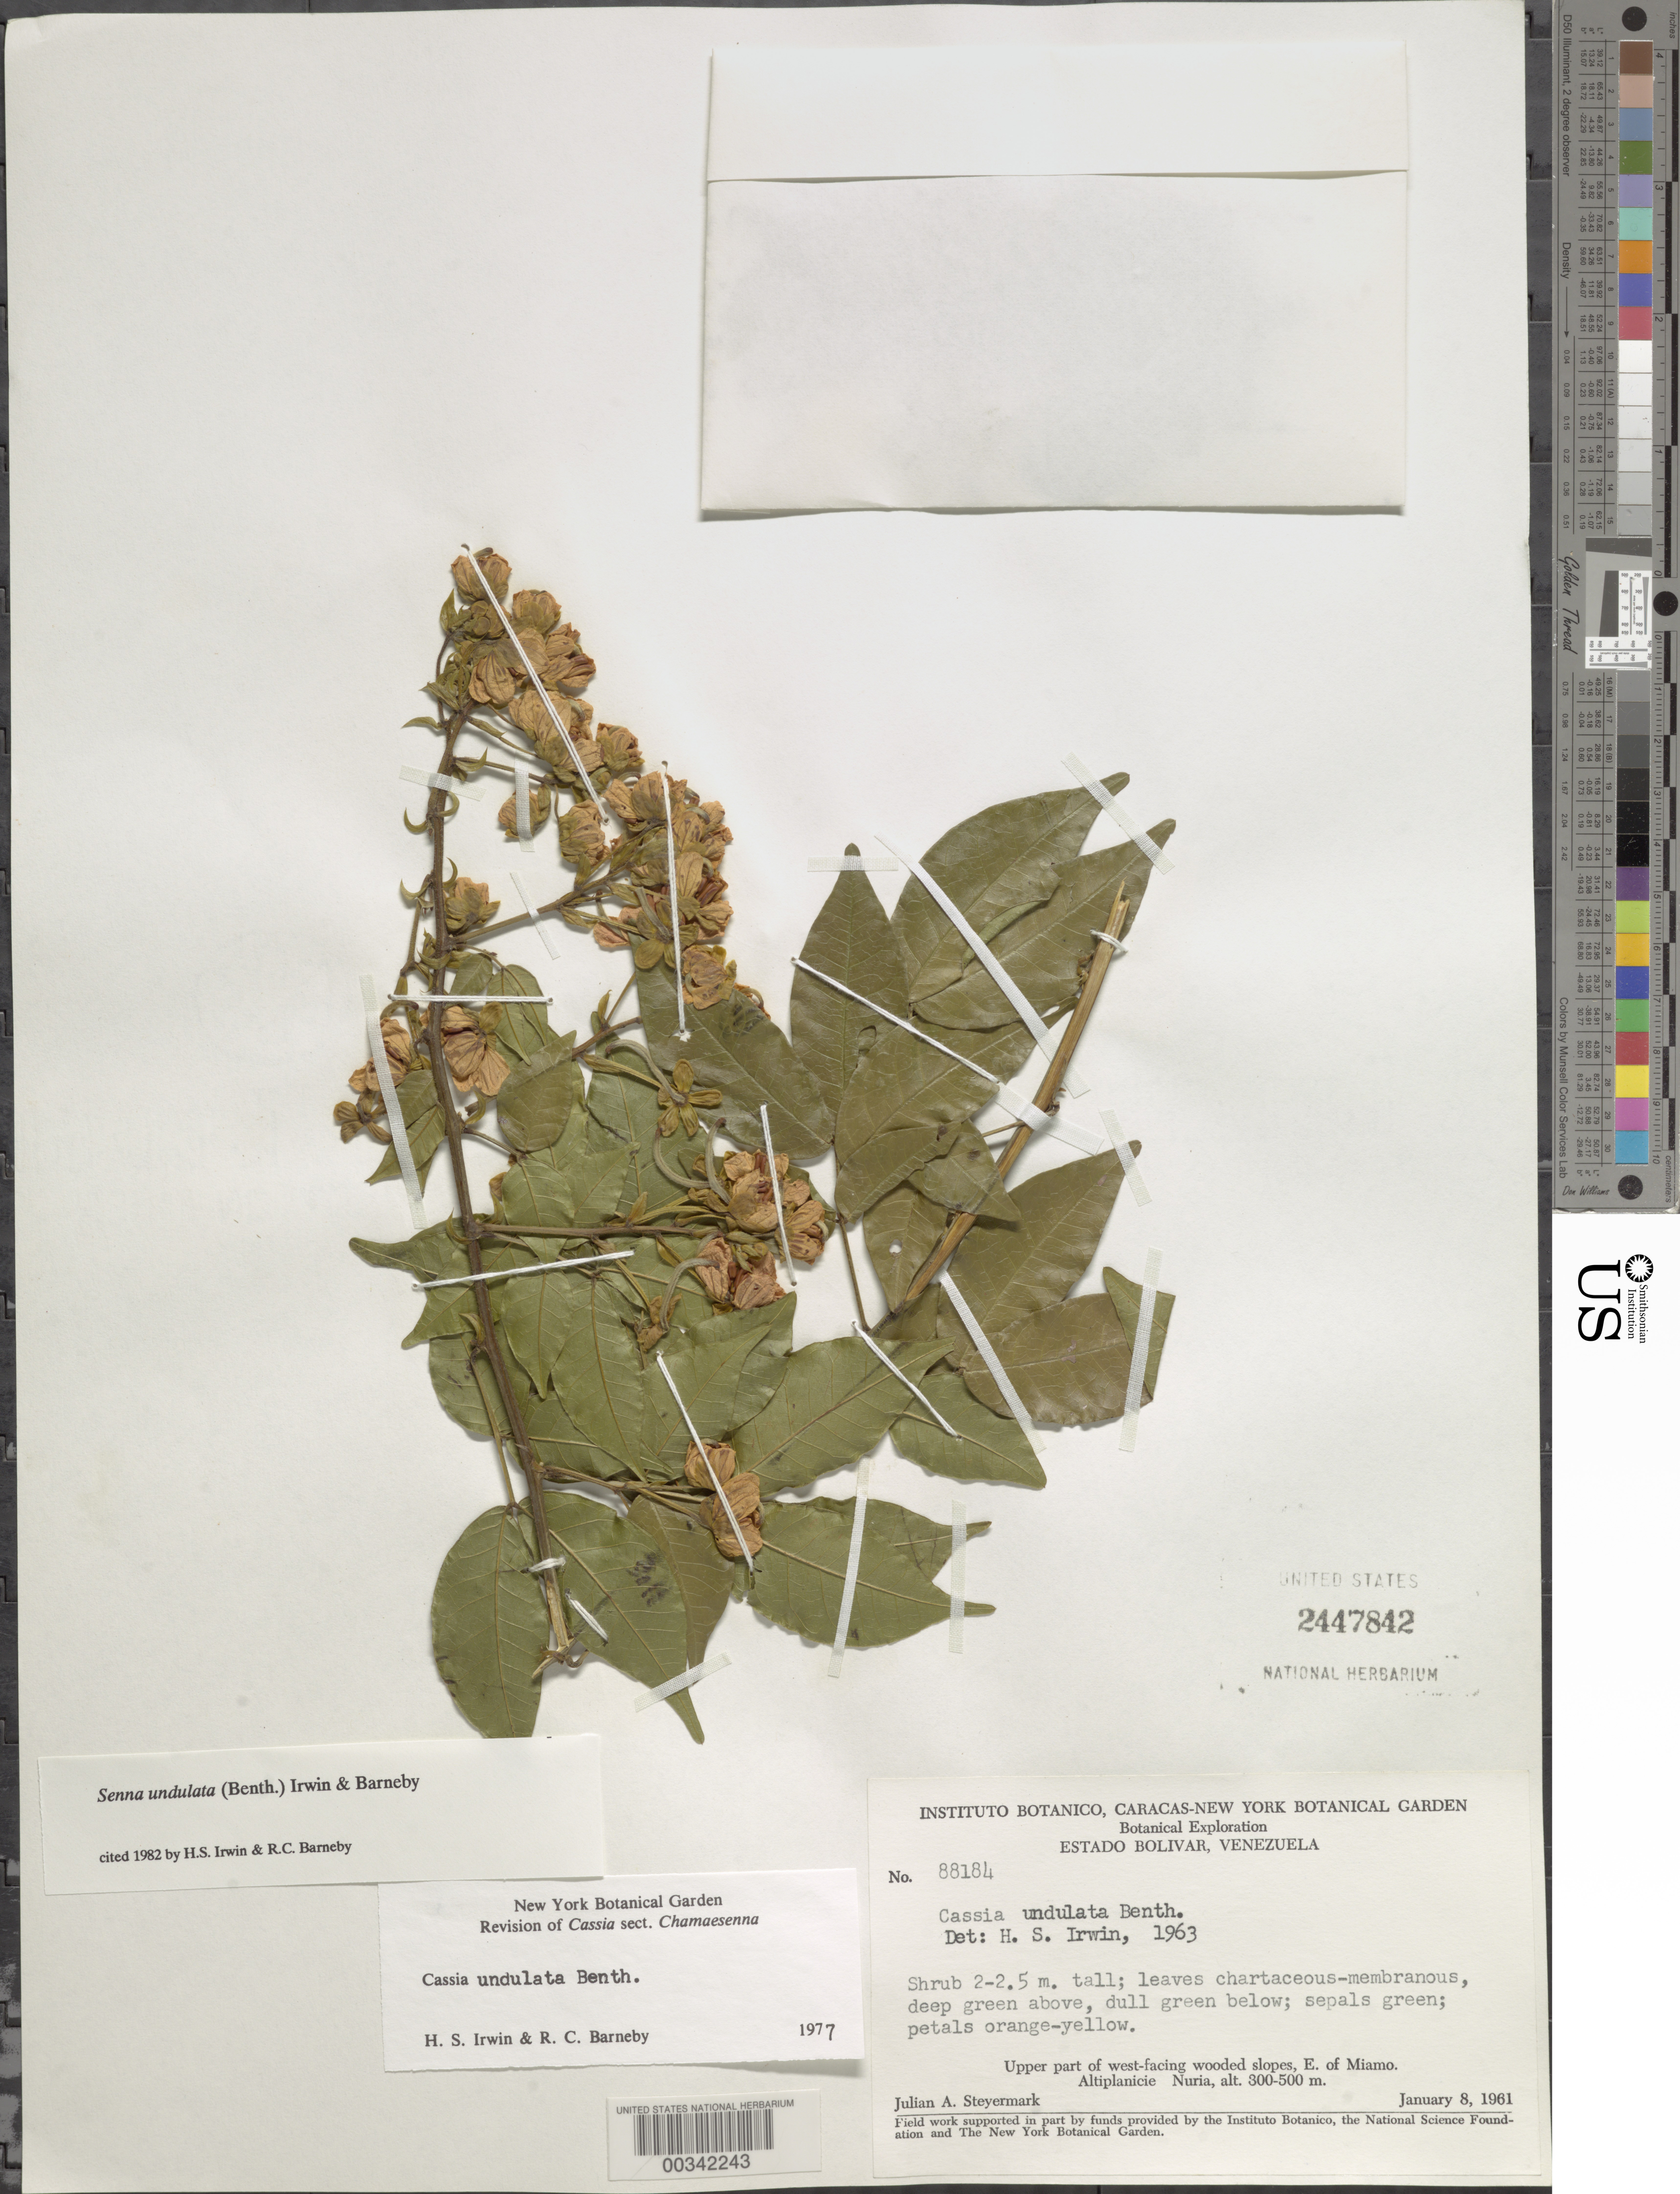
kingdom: Plantae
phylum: Tracheophyta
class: Magnoliopsida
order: Fabales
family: Fabaceae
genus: Senna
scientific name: Senna undulata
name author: (Benth.) H.S. Irwin & Barneby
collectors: J. Steyermark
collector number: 88184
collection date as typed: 08 Jan 1961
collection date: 1961-01-08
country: Venezuela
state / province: Bolivar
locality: Upper part of w facing slopes, e of miamo; altiplanicie nuria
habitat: Wooded slope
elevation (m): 300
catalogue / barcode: US 2447842